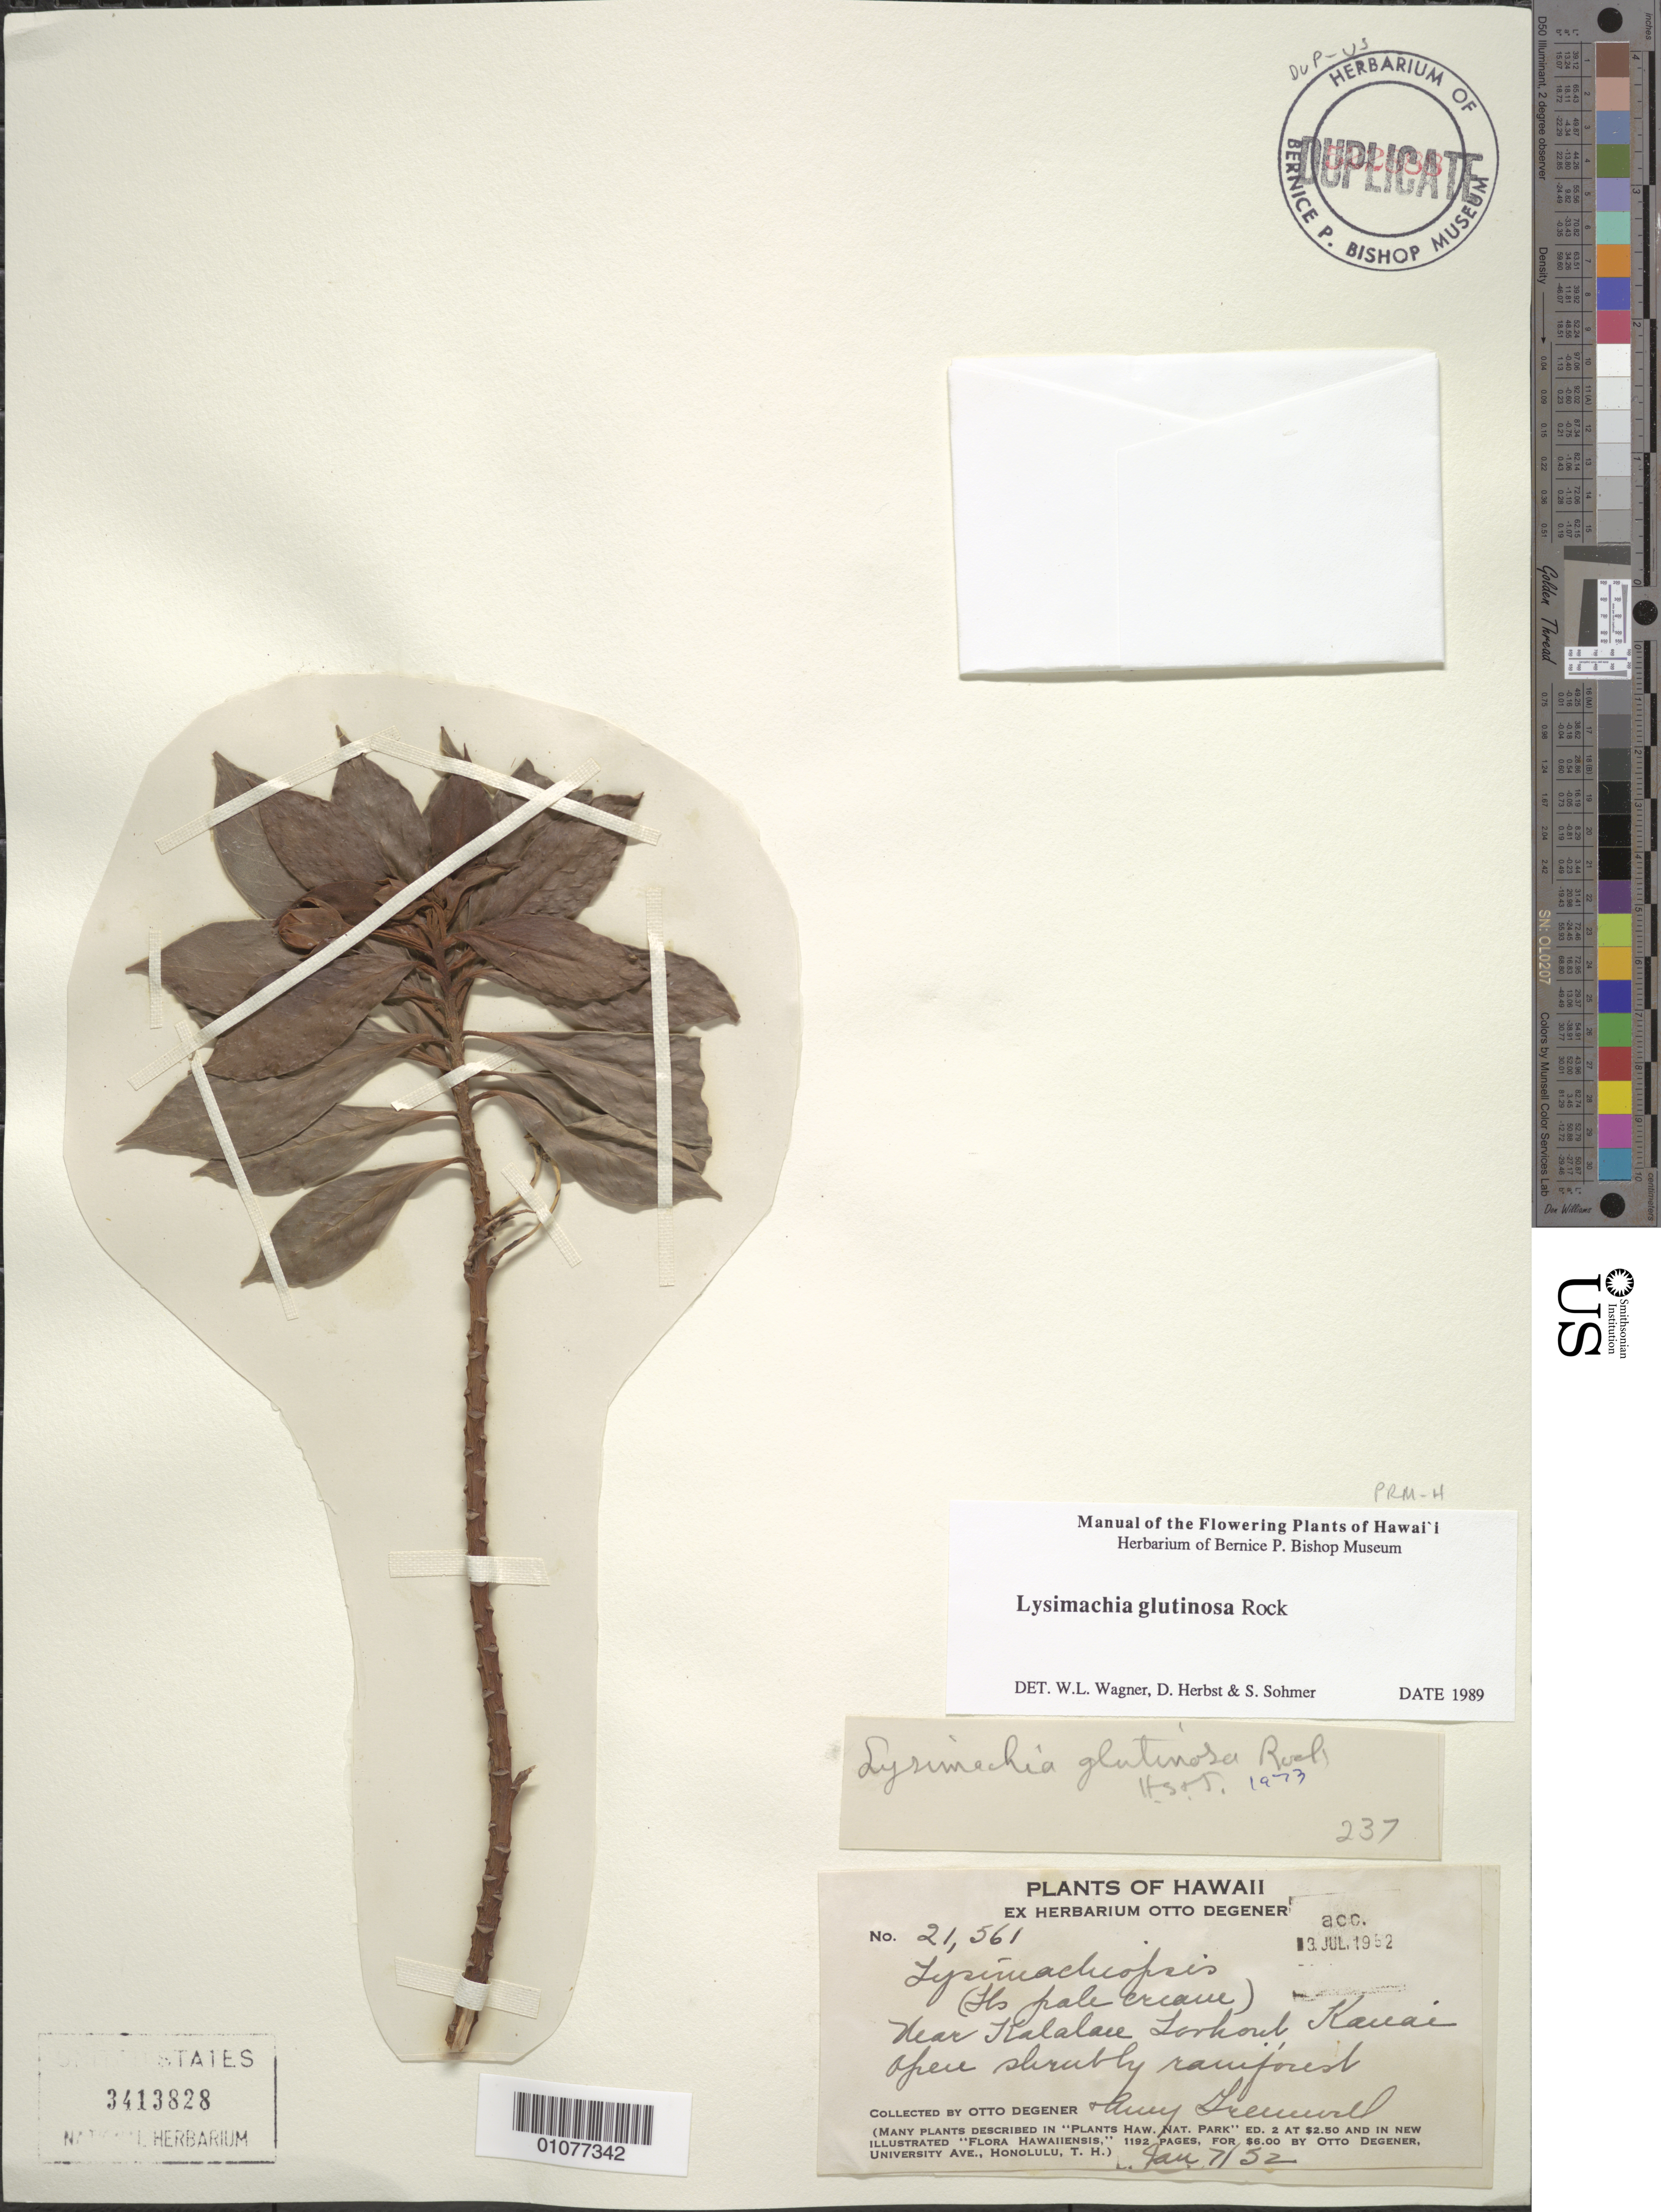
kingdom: Plantae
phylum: Tracheophyta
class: Magnoliopsida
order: Ericales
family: Primulaceae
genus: Lysimachia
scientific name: Lysimachia glutinosa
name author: Rock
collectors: O. Degener & A. B. Greenwell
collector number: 21561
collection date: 1952-01-07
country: United States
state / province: Hawaii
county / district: Kaui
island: Kaua'i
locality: near Kalalau lookout (?)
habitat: open shrubby rainforest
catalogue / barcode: US 3413828